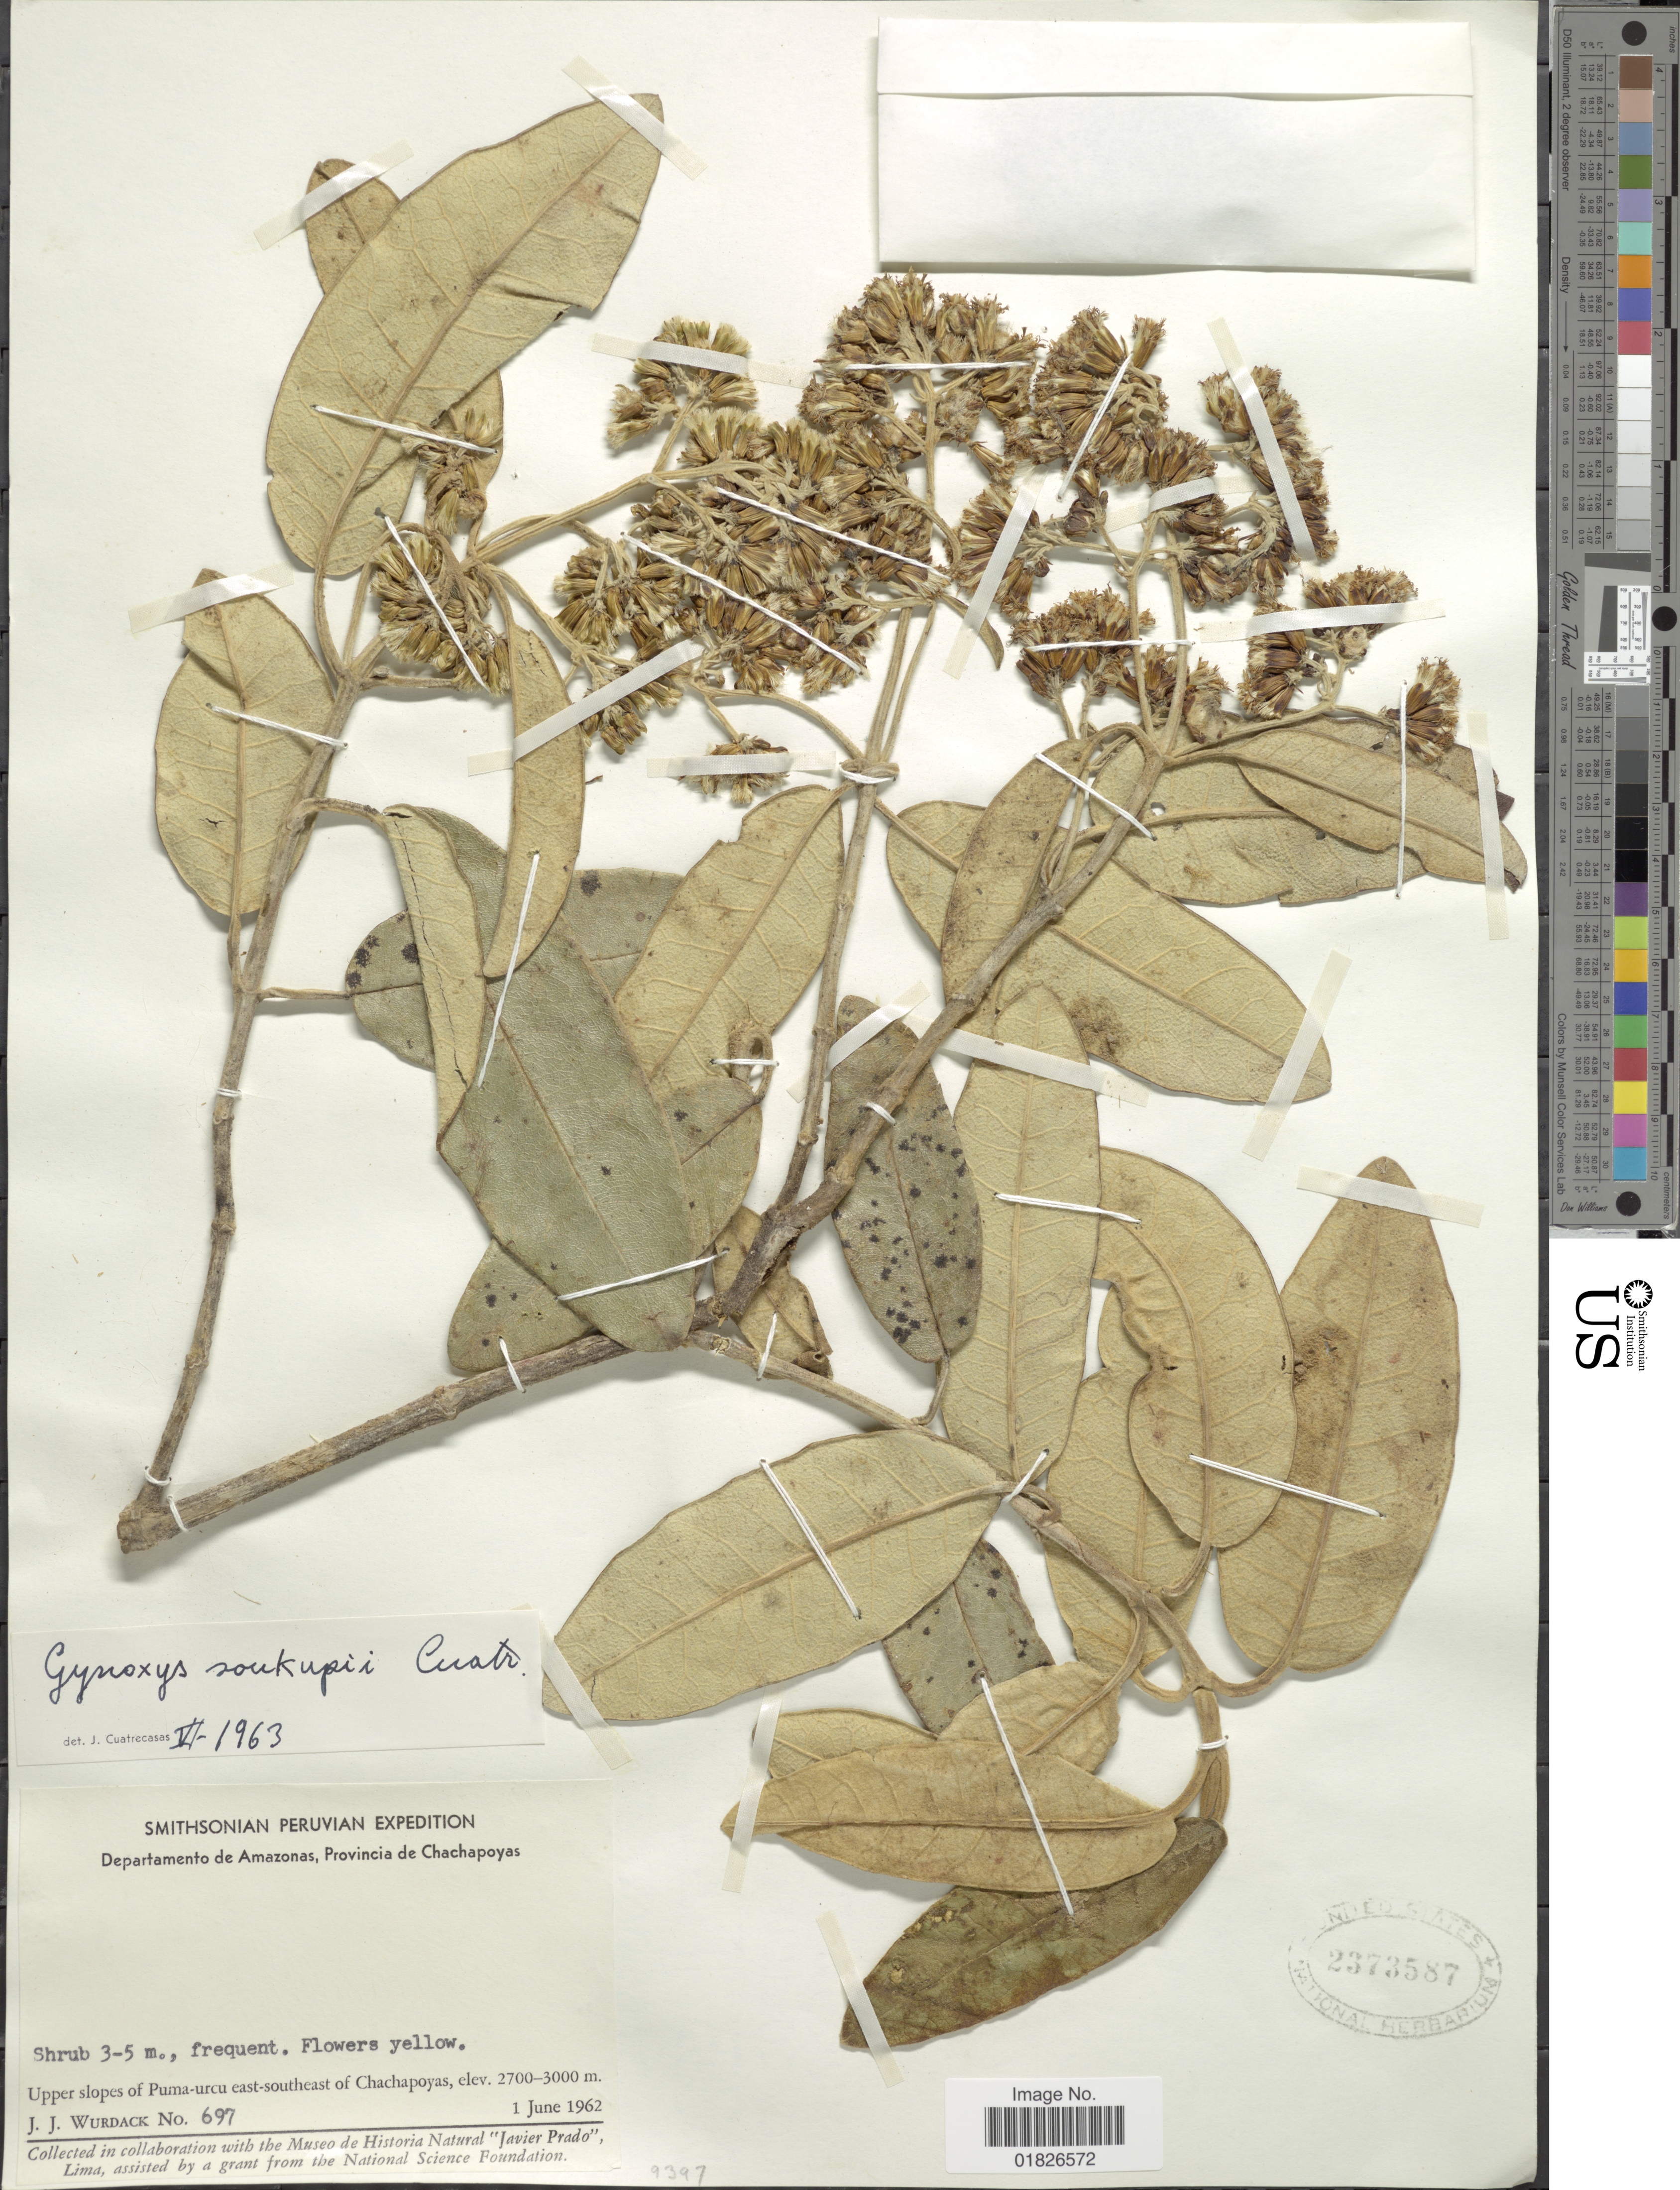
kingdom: Plantae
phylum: Tracheophyta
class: Magnoliopsida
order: Asterales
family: Asteraceae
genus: Gynoxys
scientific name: Gynoxys soukupii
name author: Cuatrec.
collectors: J. J. Wurdack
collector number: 697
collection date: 1962-06-01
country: Peru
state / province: Amazonas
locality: Provincia de Chachapoyas, upper slopes of Puma-urcu southeast of Chachapoyas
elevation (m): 2700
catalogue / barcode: US 2373587